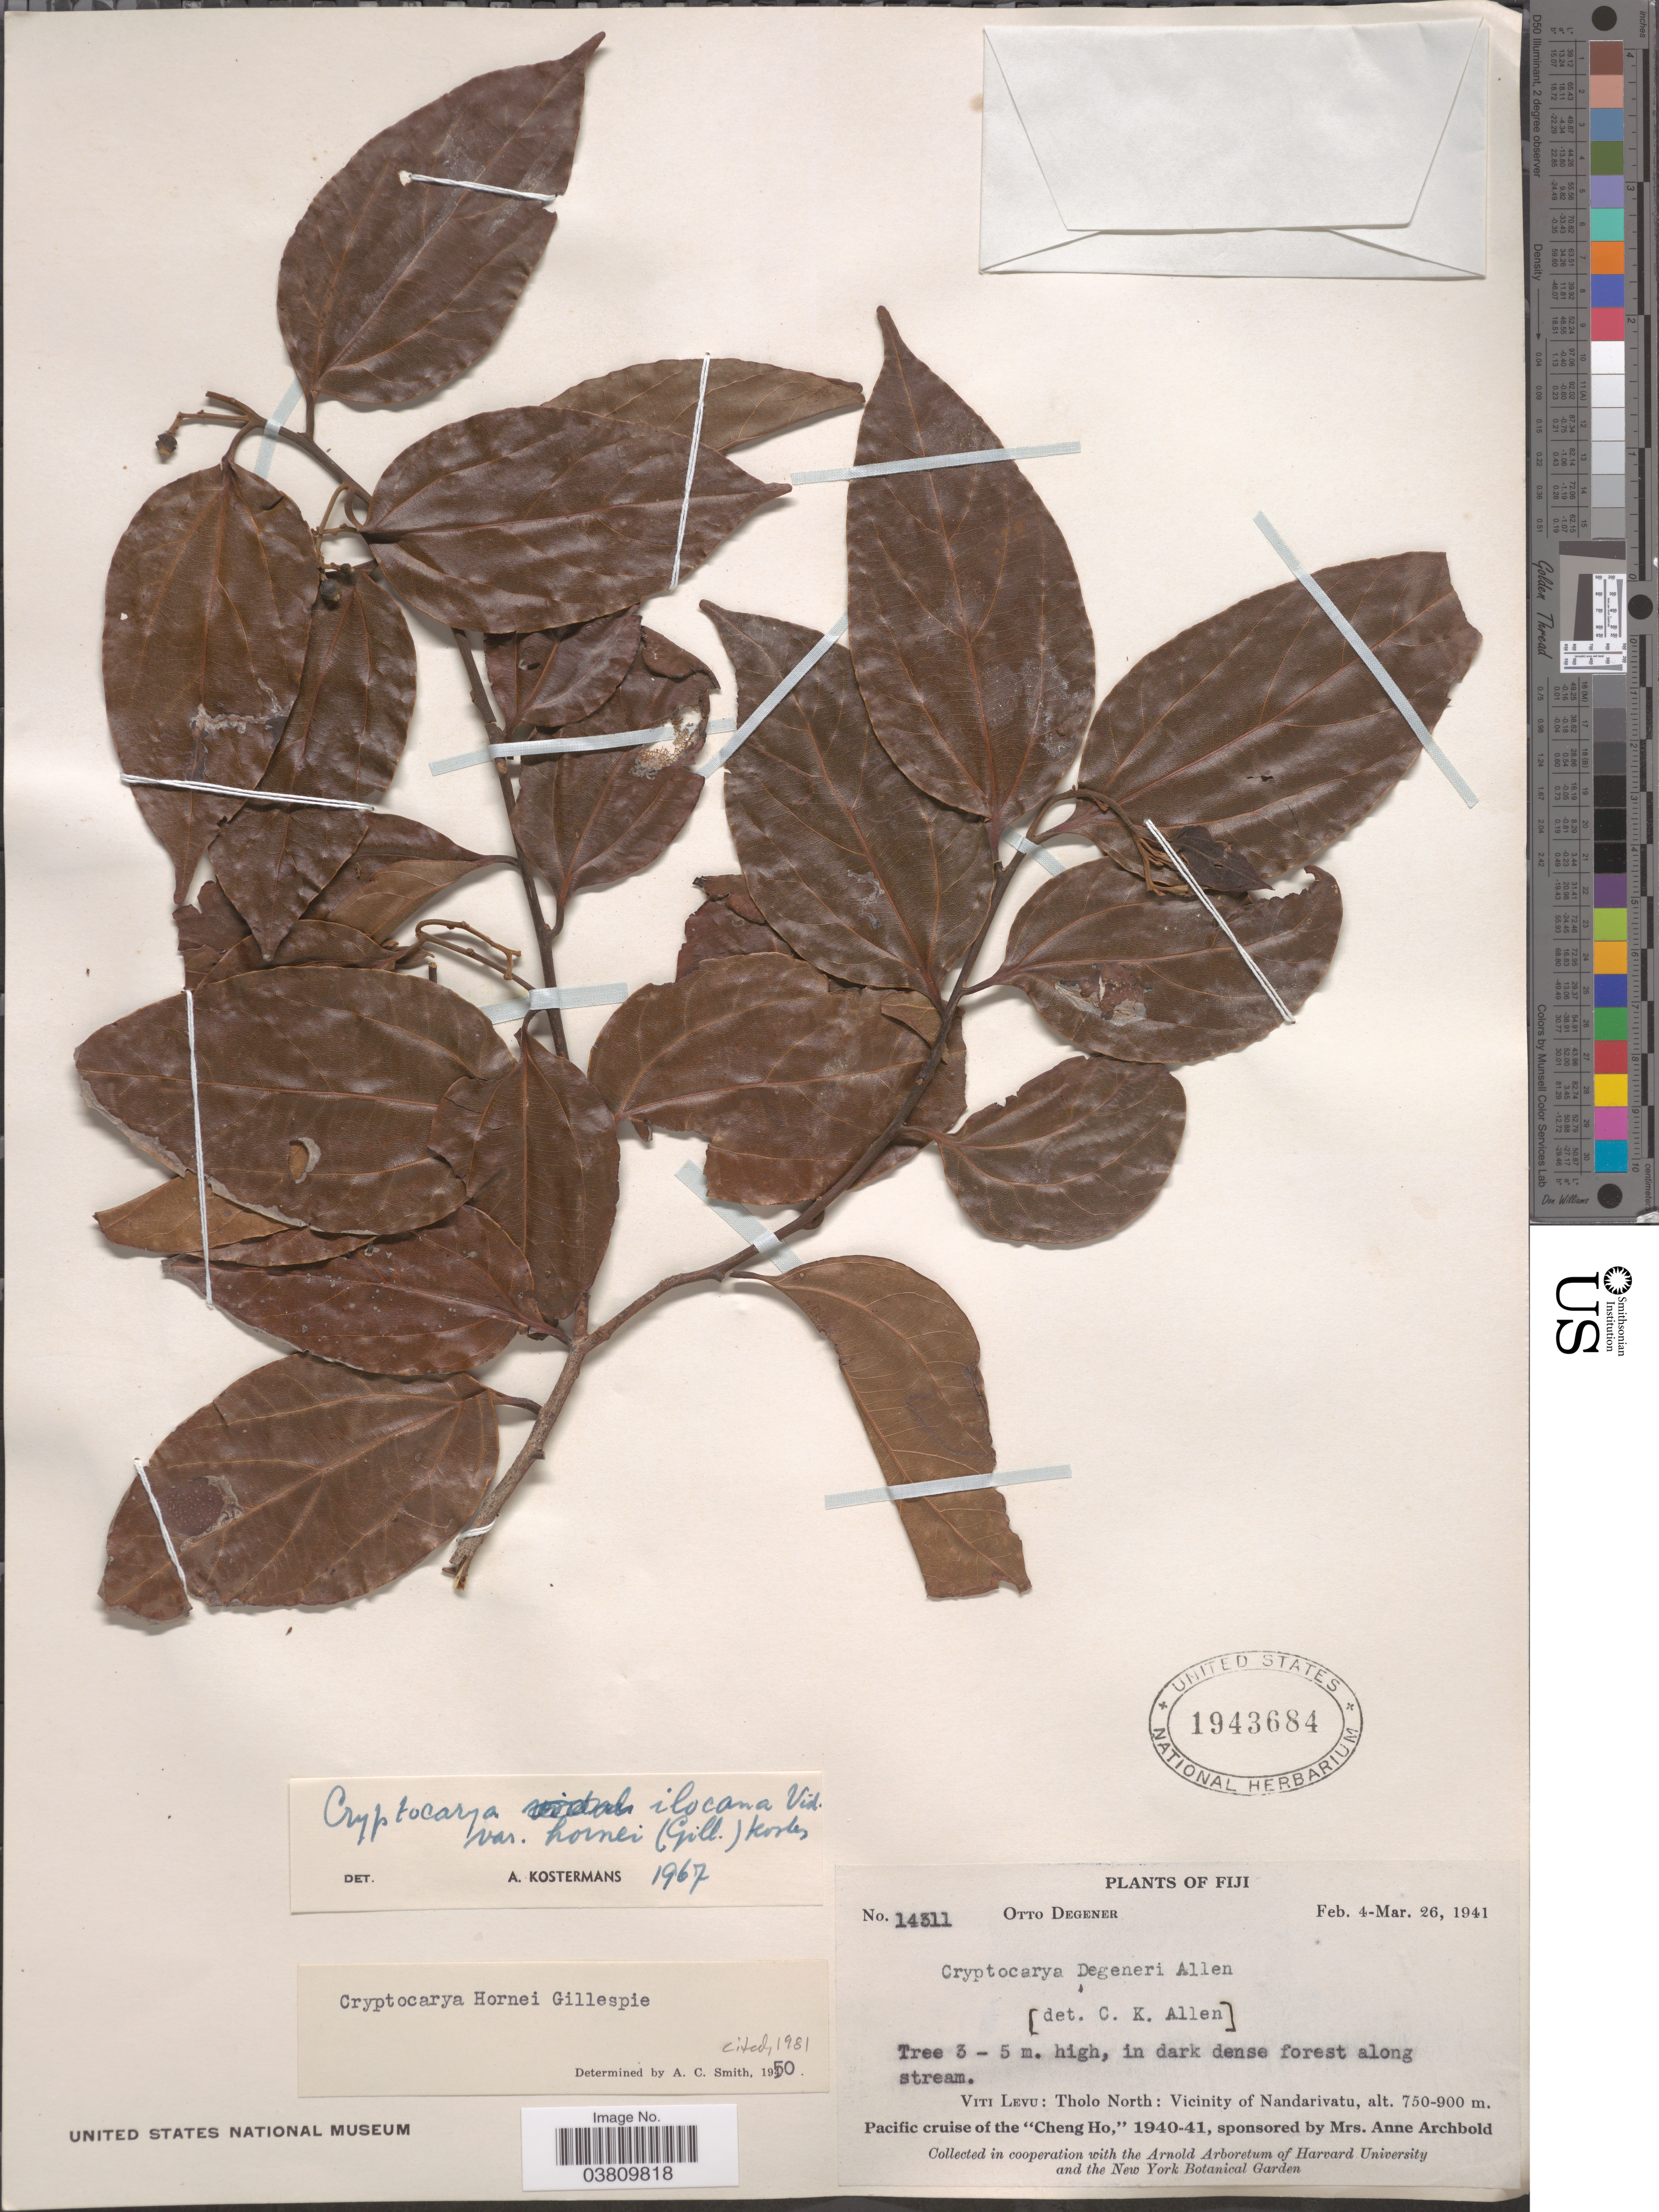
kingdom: Plantae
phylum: Tracheophyta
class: Magnoliopsida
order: Laurales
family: Lauraceae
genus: Cryptocarya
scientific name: Cryptocarya hornei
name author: Gillespie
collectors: O. Degener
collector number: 14311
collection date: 1941-02-04/1941-03-26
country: Fiji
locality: Viti Levu: Tholo North: Vicinity of Nandarivatu.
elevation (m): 750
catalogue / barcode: US 1943684